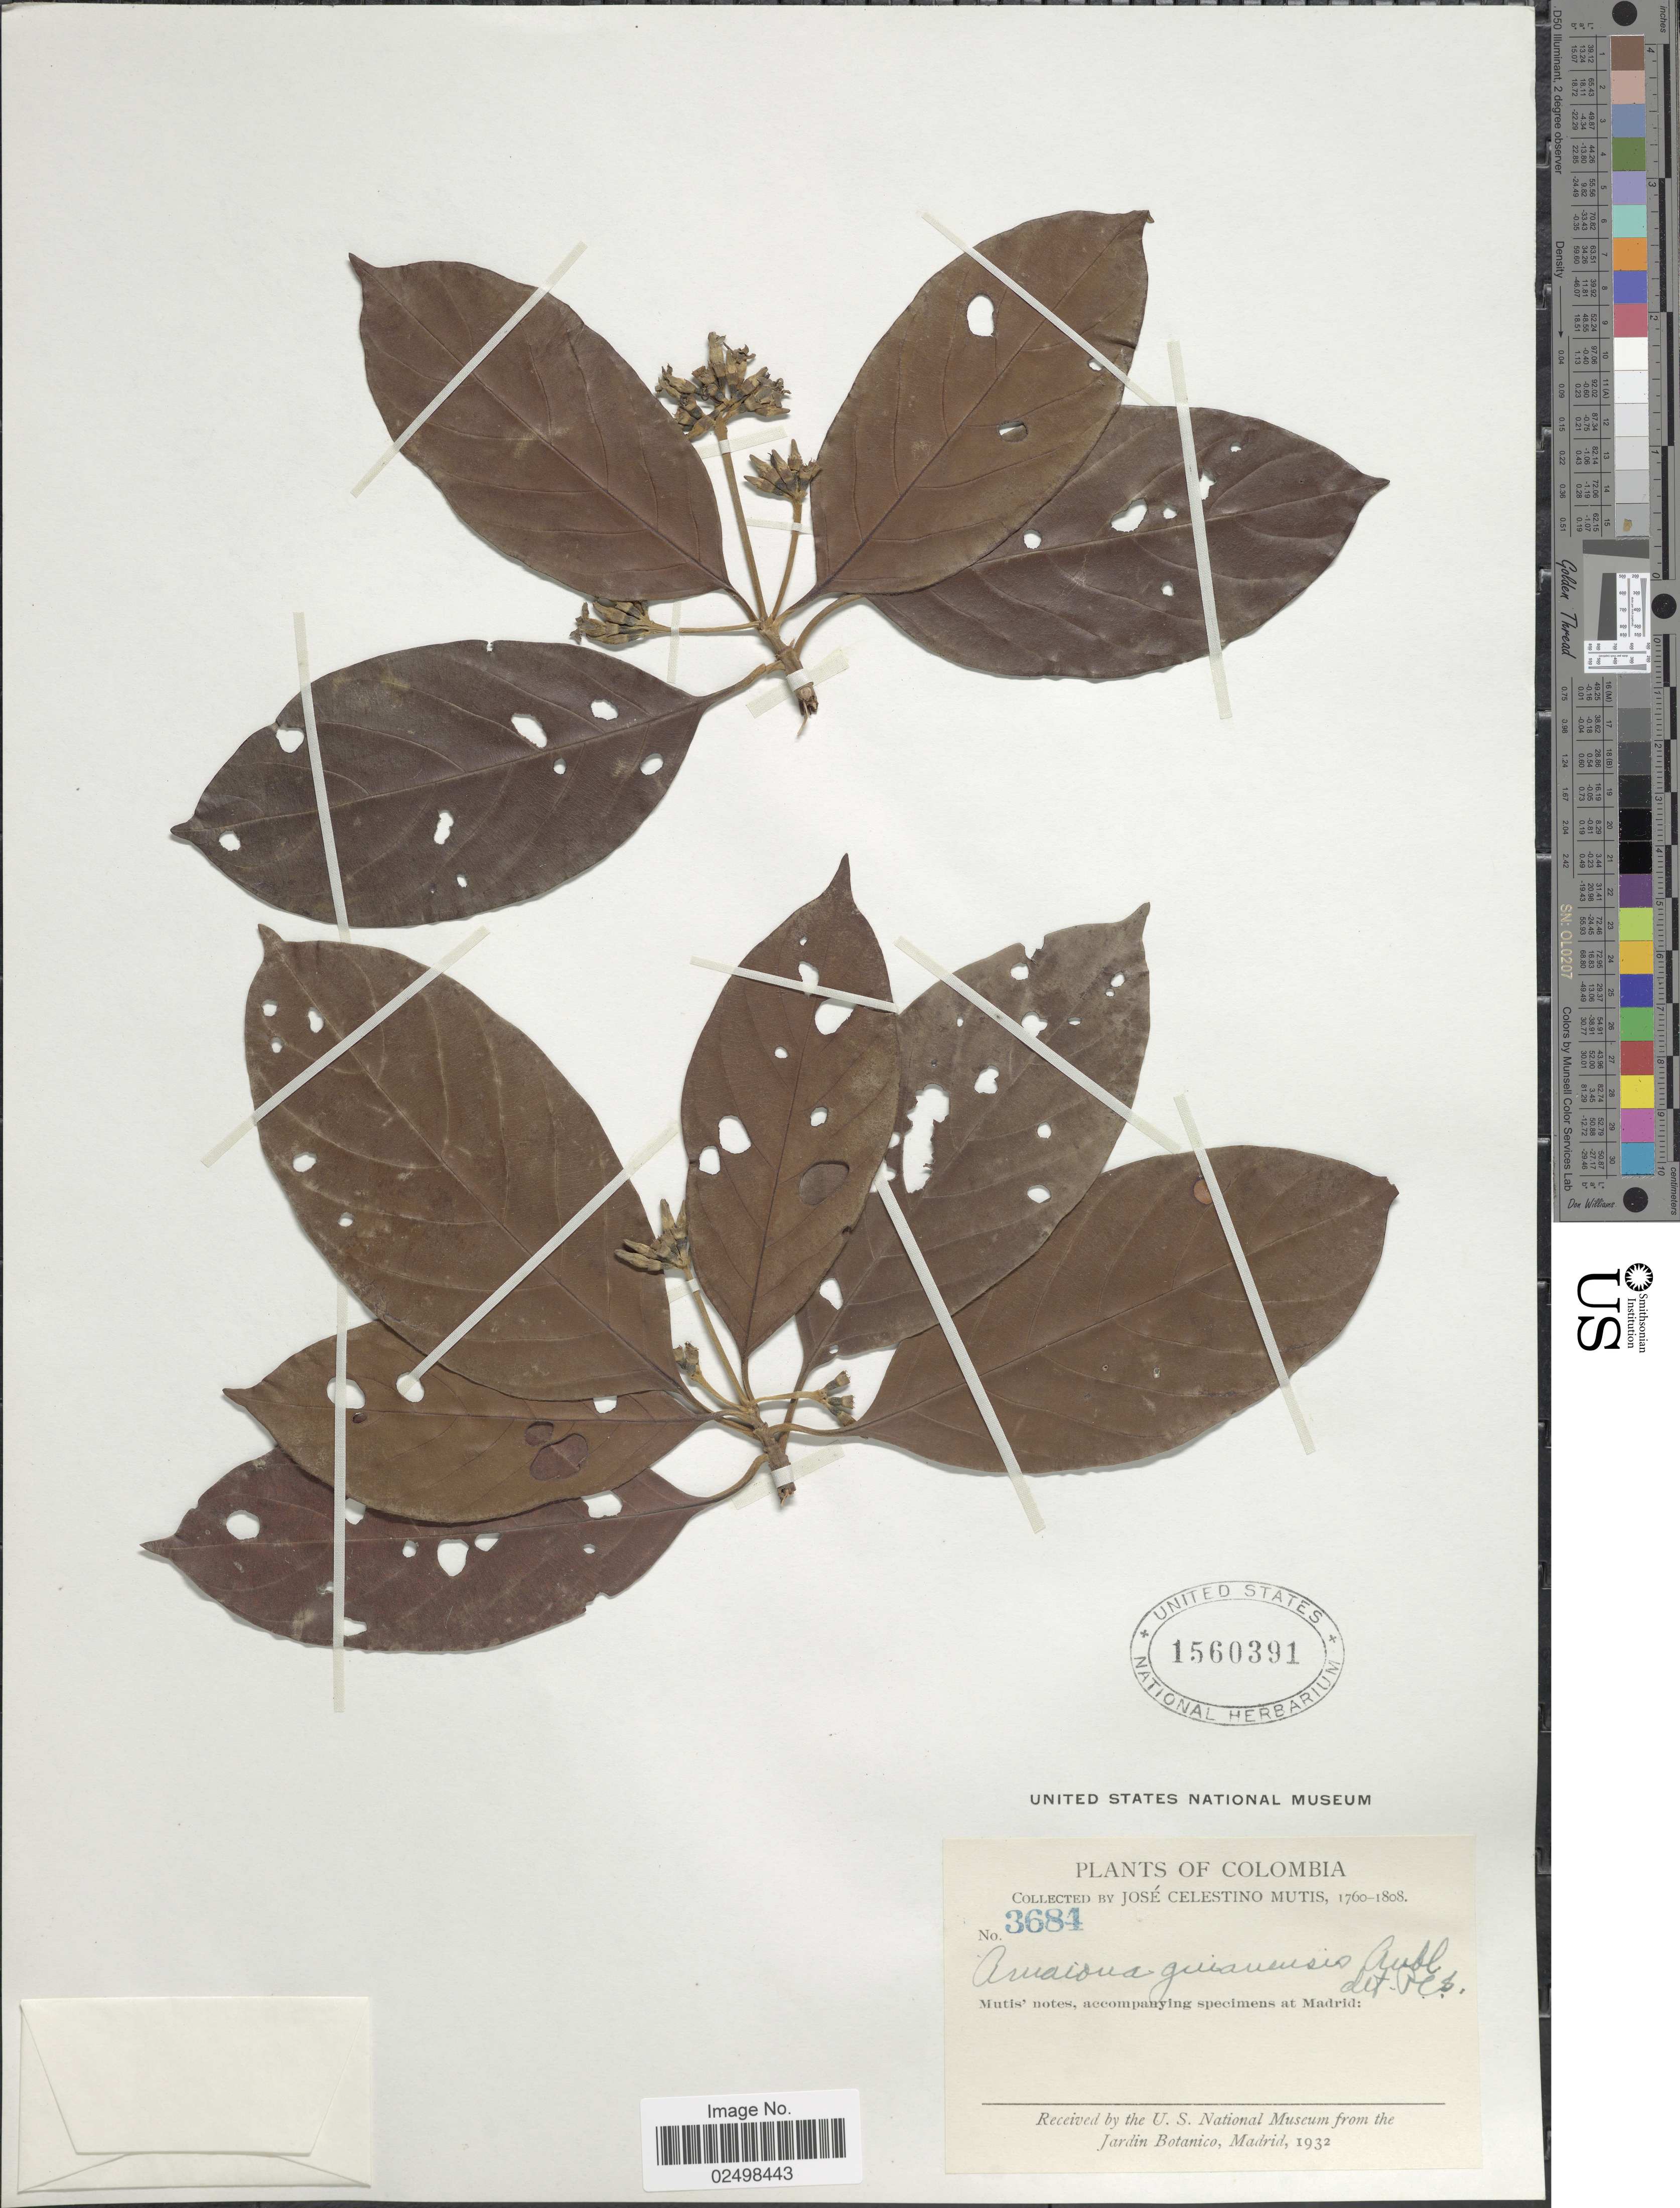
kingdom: Plantae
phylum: Tracheophyta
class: Magnoliopsida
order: Gentianales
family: Rubiaceae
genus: Amaioua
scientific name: Amaioua guianensis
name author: Aubl.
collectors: J. C. B. Mutis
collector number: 3684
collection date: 1760/1808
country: Colombia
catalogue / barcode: US 1560391